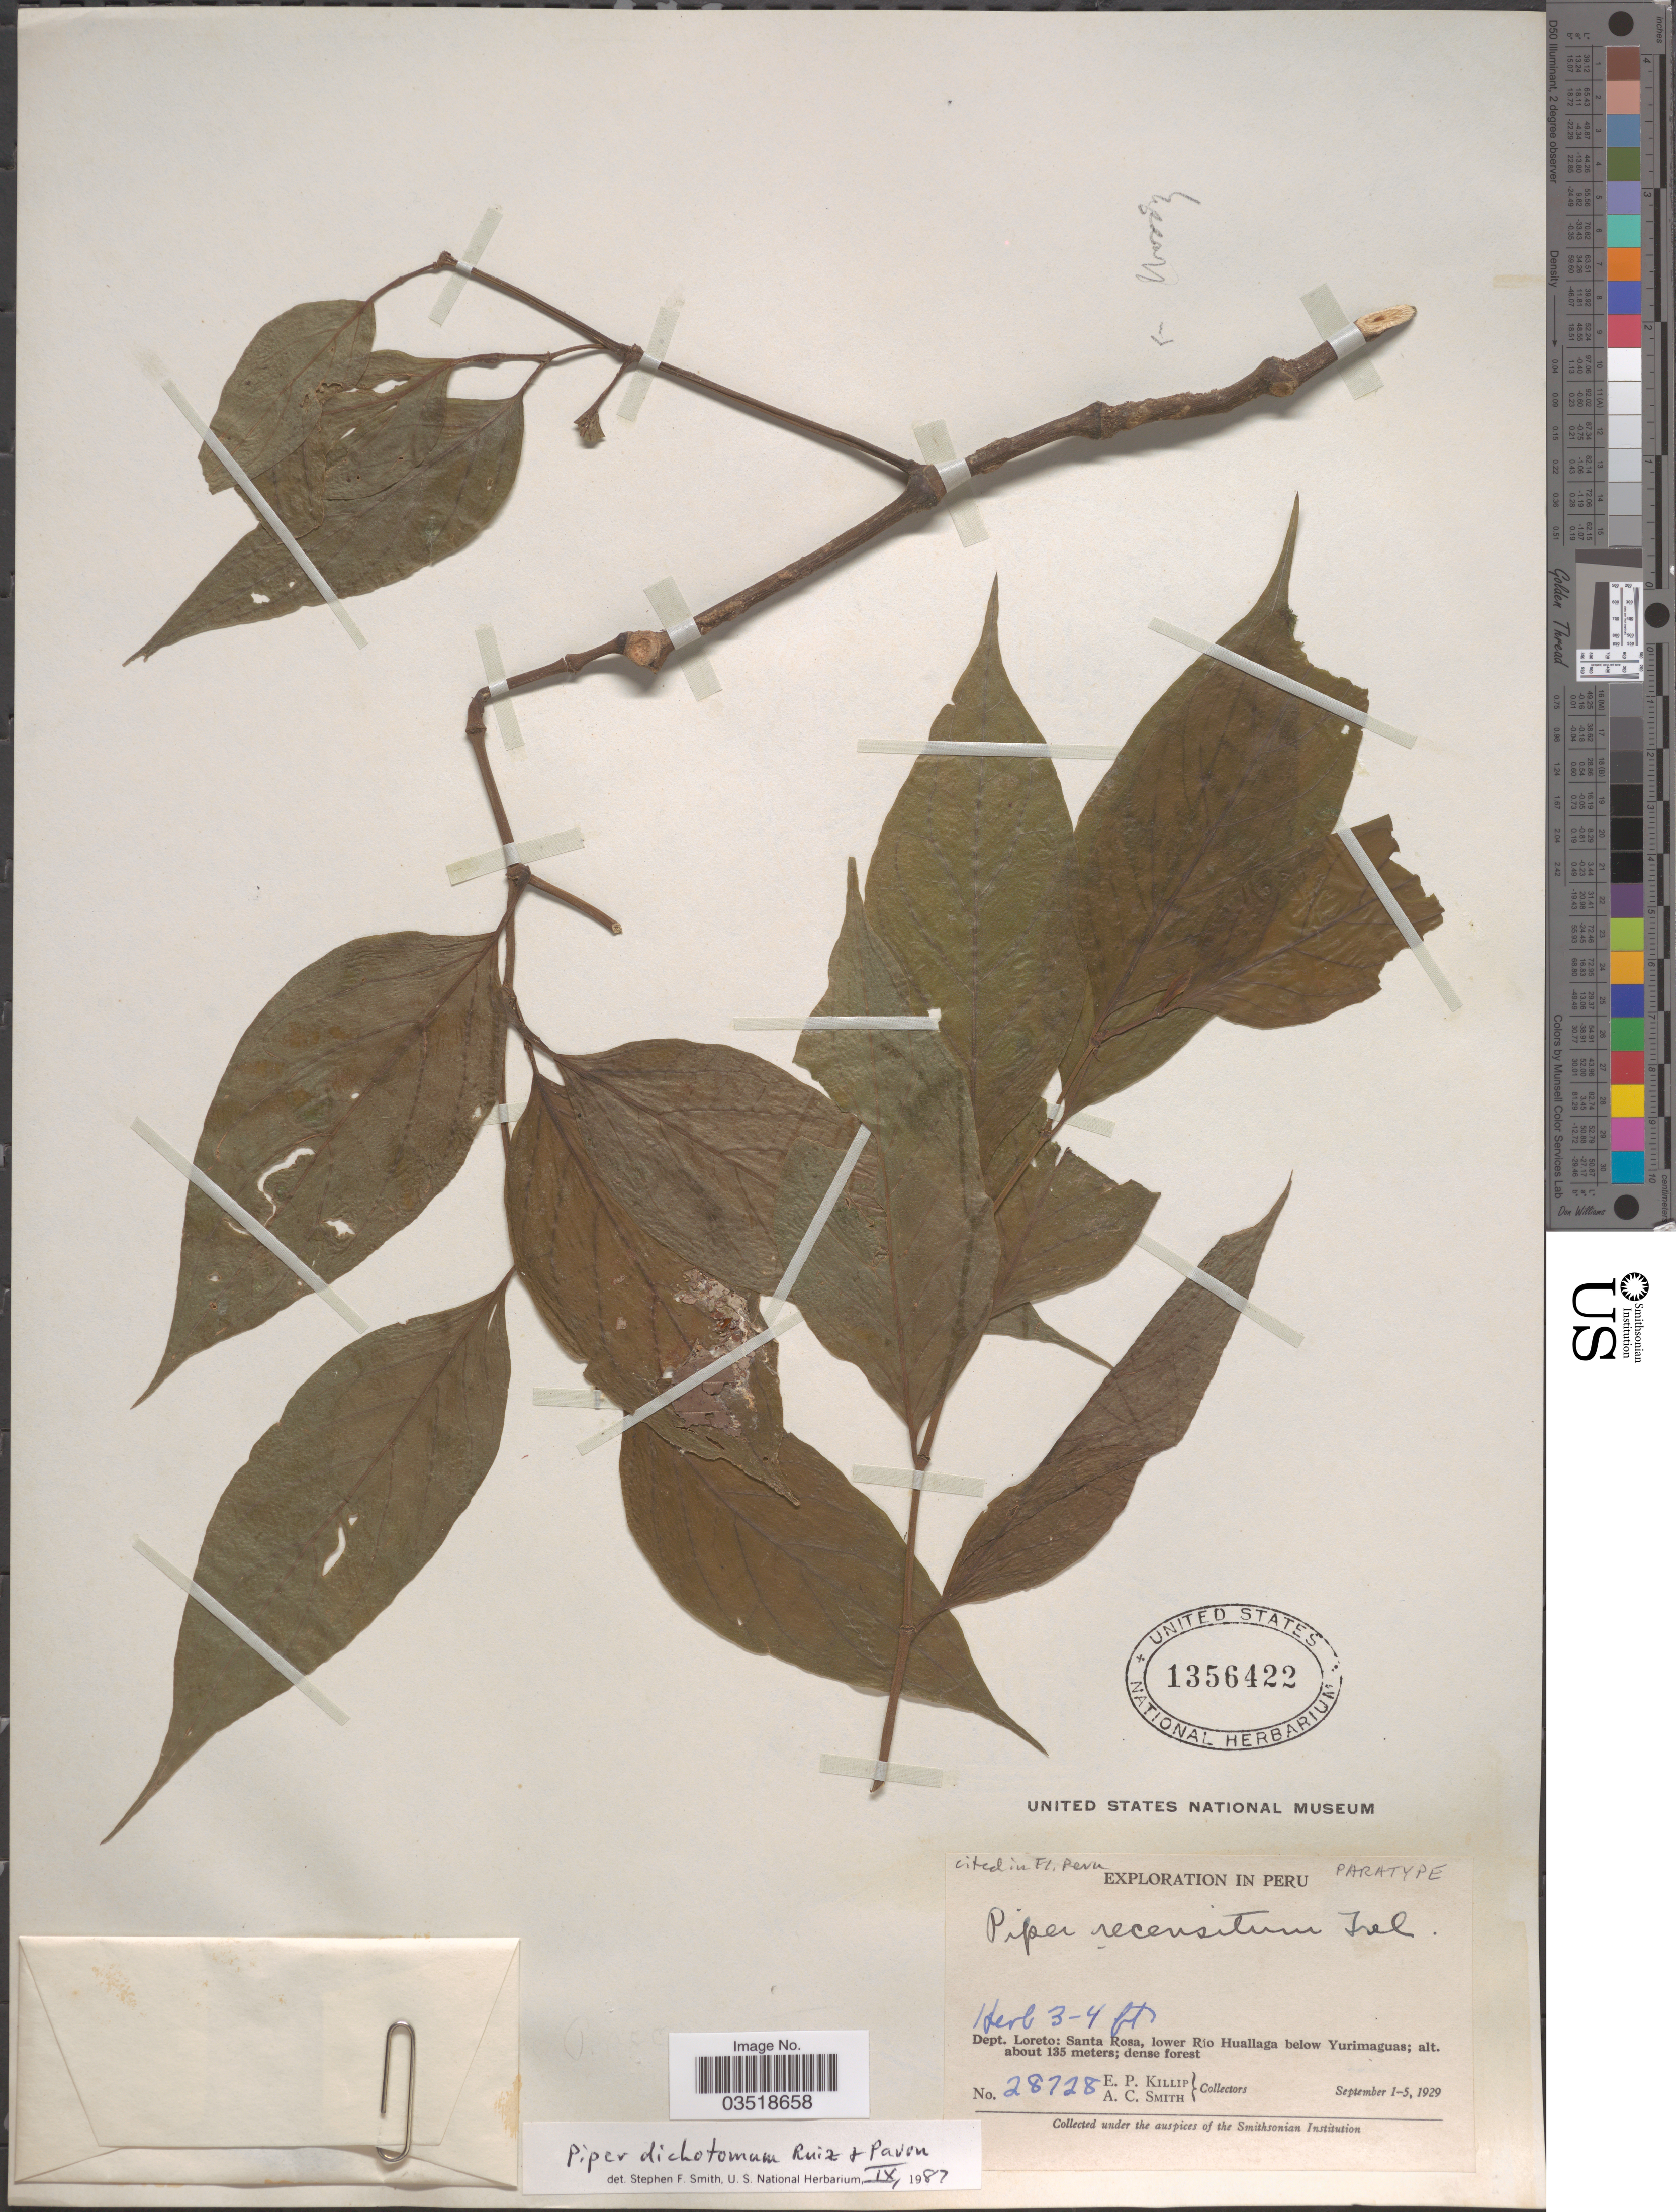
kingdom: Plantae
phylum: Tracheophyta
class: Magnoliopsida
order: Piperales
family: Piperaceae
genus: Piper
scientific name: Piper recensitum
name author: Trel. in J.F. Macbr.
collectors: E. P. Killip & A. C. Smith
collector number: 28728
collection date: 1929-09-01/1929-09-05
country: Peru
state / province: Loreto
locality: Dept. Loreto: Santa Rosa, lower Río Huallaga below Yurimaguas.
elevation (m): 135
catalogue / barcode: US 1356422